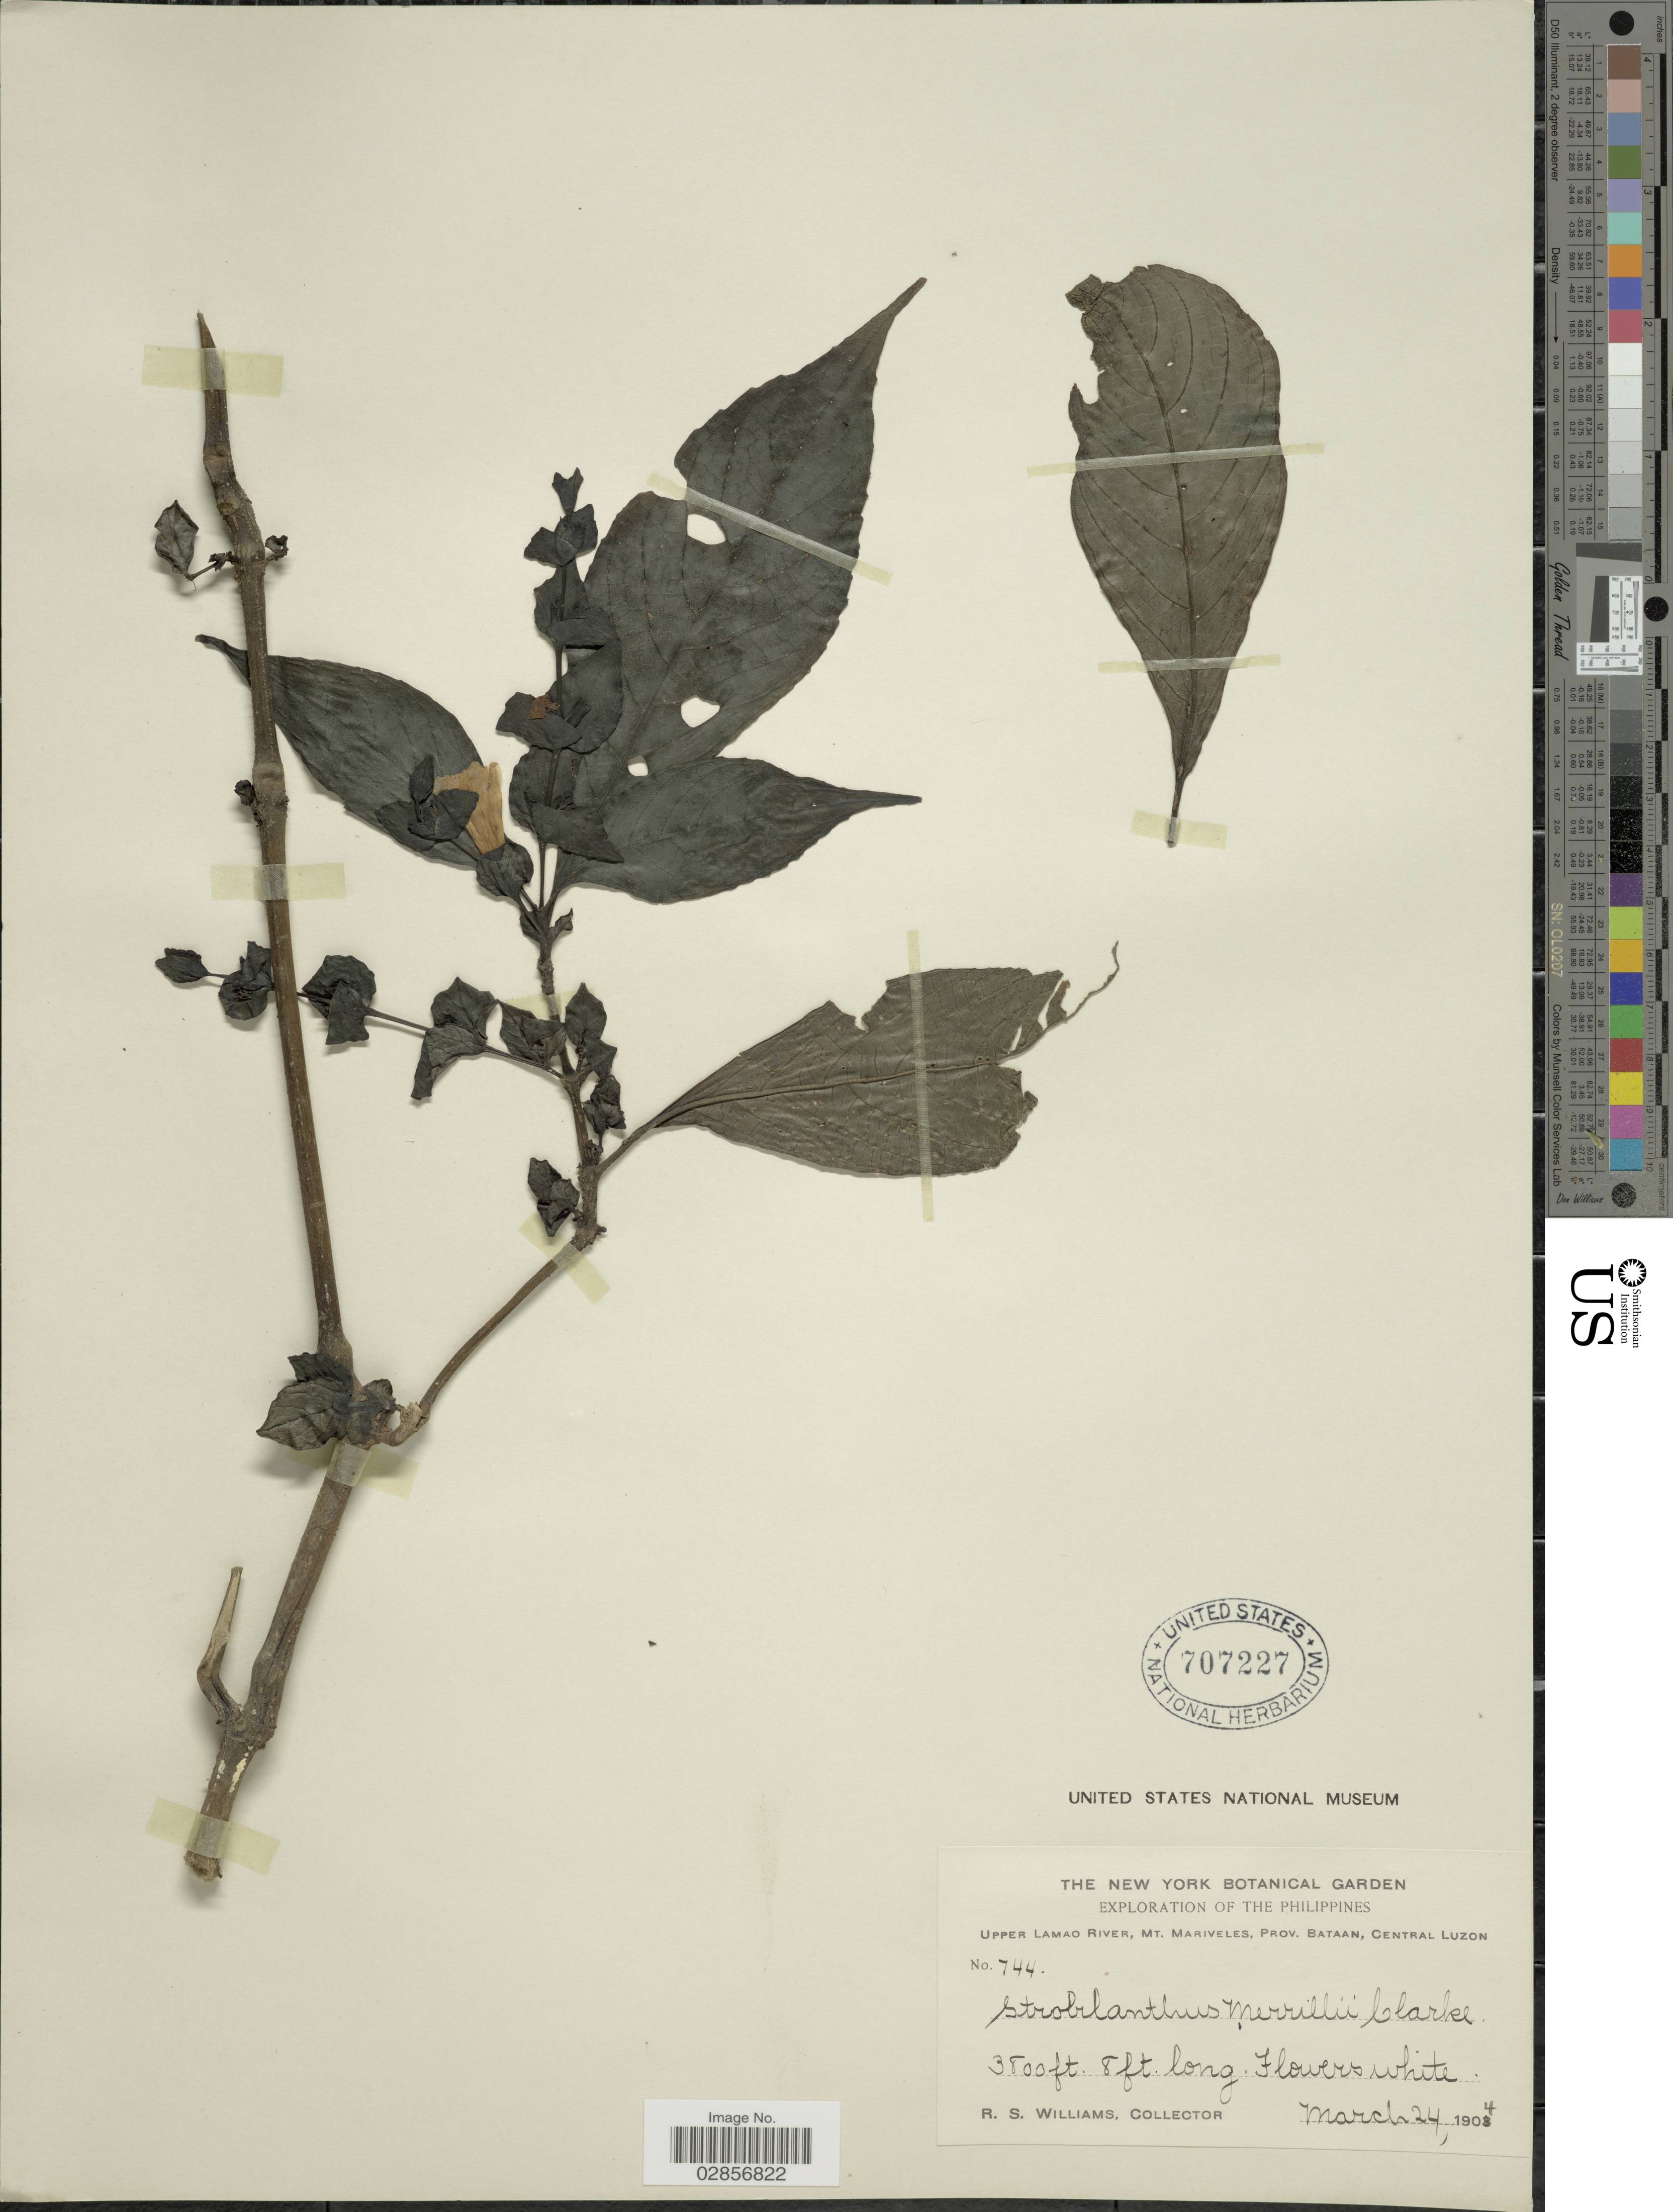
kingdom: Plantae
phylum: Tracheophyta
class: Magnoliopsida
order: Lamiales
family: Acanthaceae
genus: Strobilanthes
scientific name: Strobilanthes merrillii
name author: C.B. Clarke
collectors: R. S. Williams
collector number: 744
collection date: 1904-03-24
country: Philippines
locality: Upper Lamao River, Mt. Mariveles, Prov. Bataan, Central Luzon.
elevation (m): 1158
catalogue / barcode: US 707227